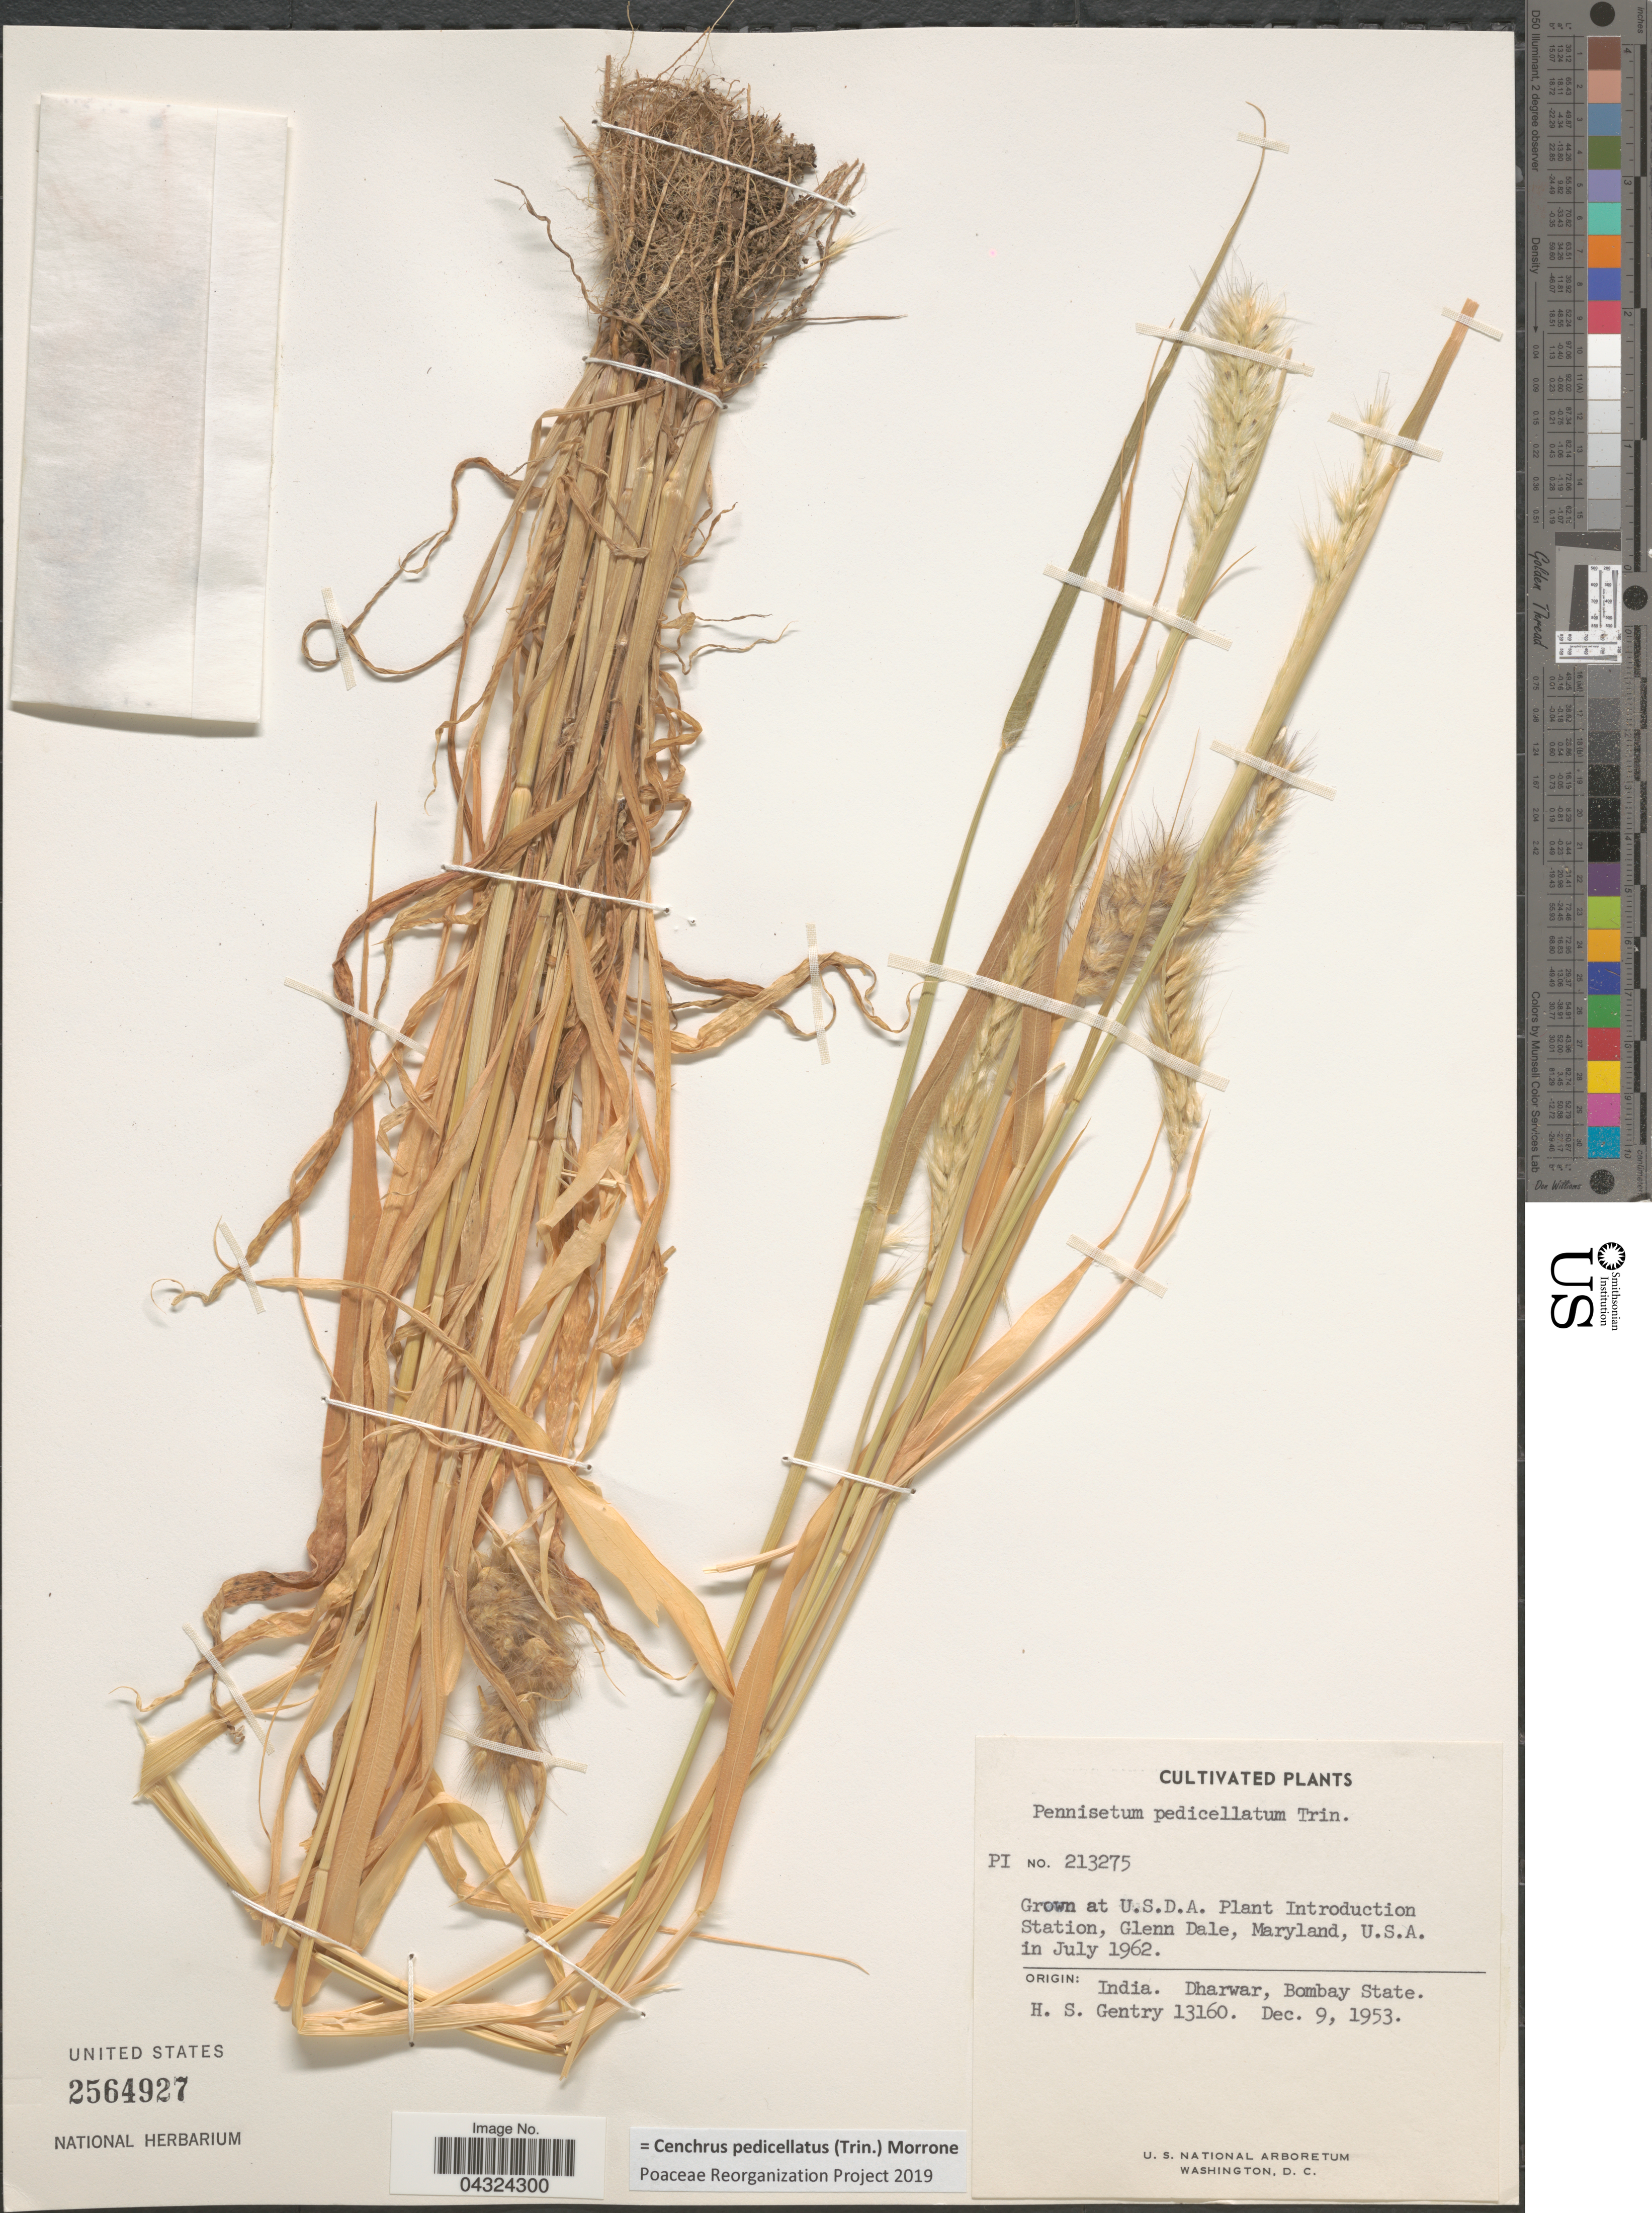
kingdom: Plantae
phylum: Tracheophyta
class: Liliopsida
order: Poales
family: Poaceae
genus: Cenchrus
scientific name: Cenchrus pedicellatus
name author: (Trin.) Morrone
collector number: PI213275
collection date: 1962-07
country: United States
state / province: Maryland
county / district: Prince George's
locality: At U.S.D.A. Plant Introduction Station, Glenn Dale.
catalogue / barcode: US 2564927